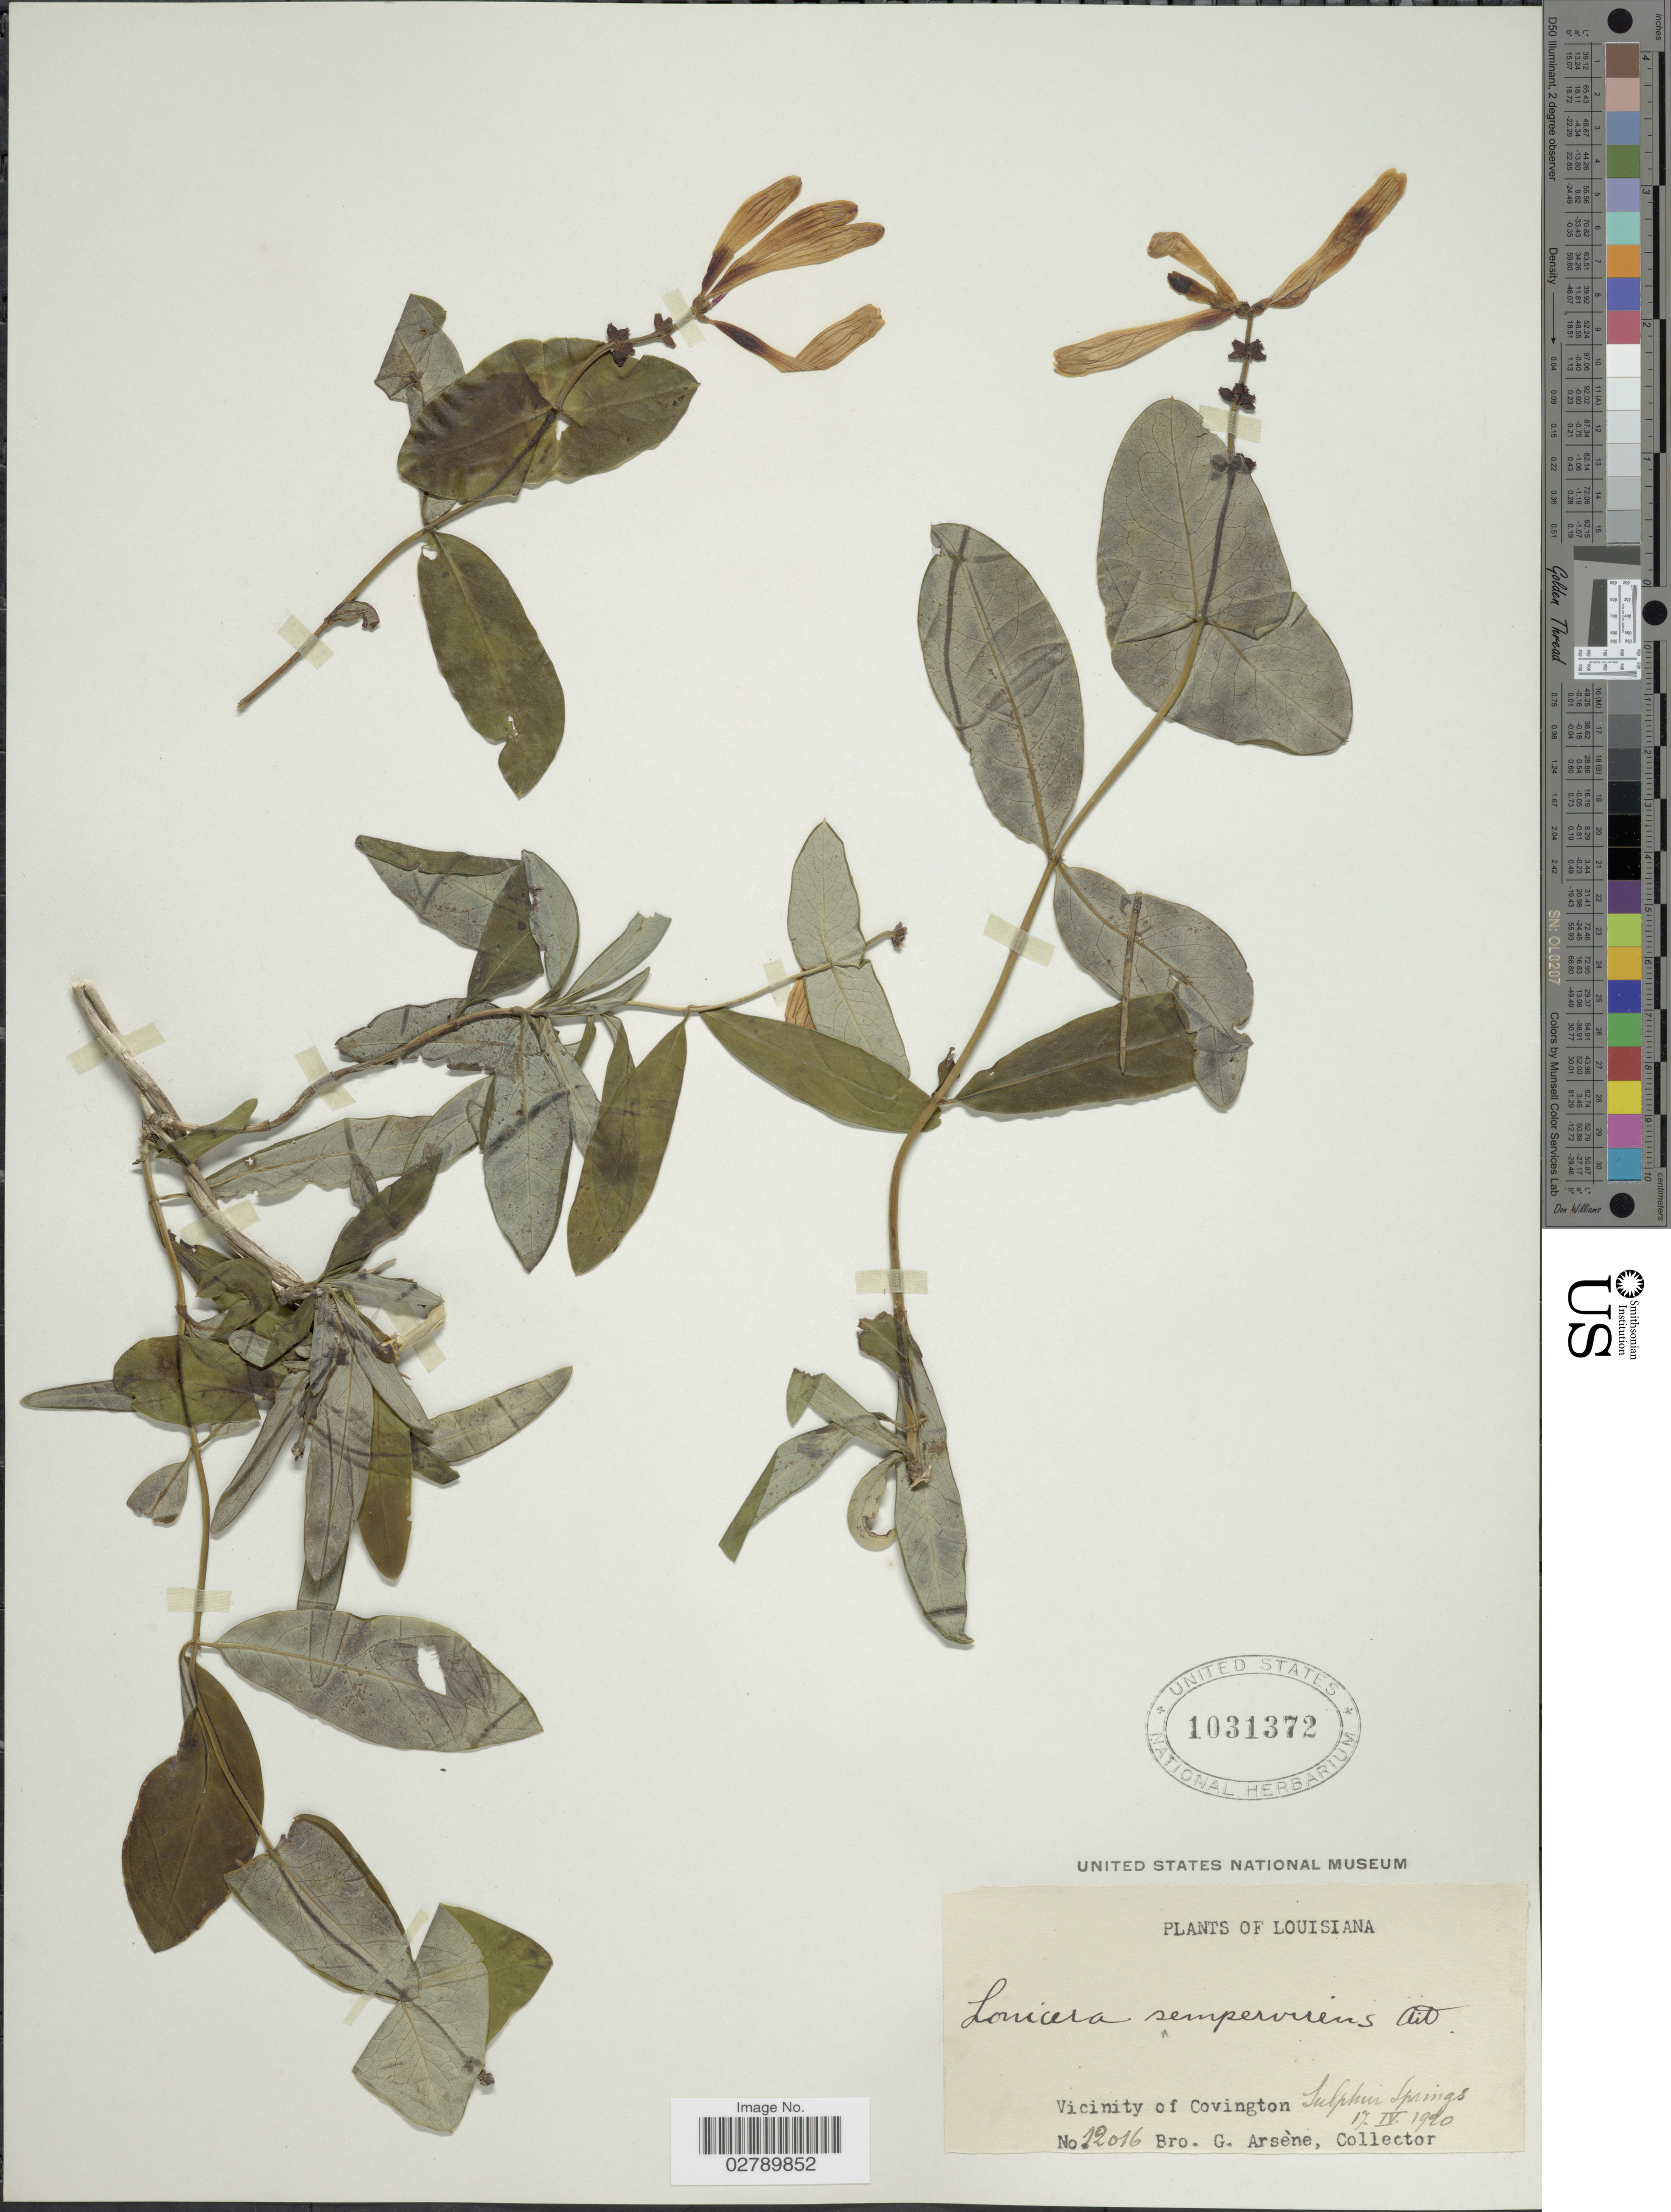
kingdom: Plantae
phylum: Tracheophyta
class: Magnoliopsida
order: Dipsacales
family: Caprifoliaceae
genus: Lonicera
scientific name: Lonicera sempervirens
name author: L.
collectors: Bro. G. Arsène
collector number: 12016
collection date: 1920-04-17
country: United States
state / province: Louisiana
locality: Vicinity of Covington, Sulphur Springs.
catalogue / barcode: US 1031372